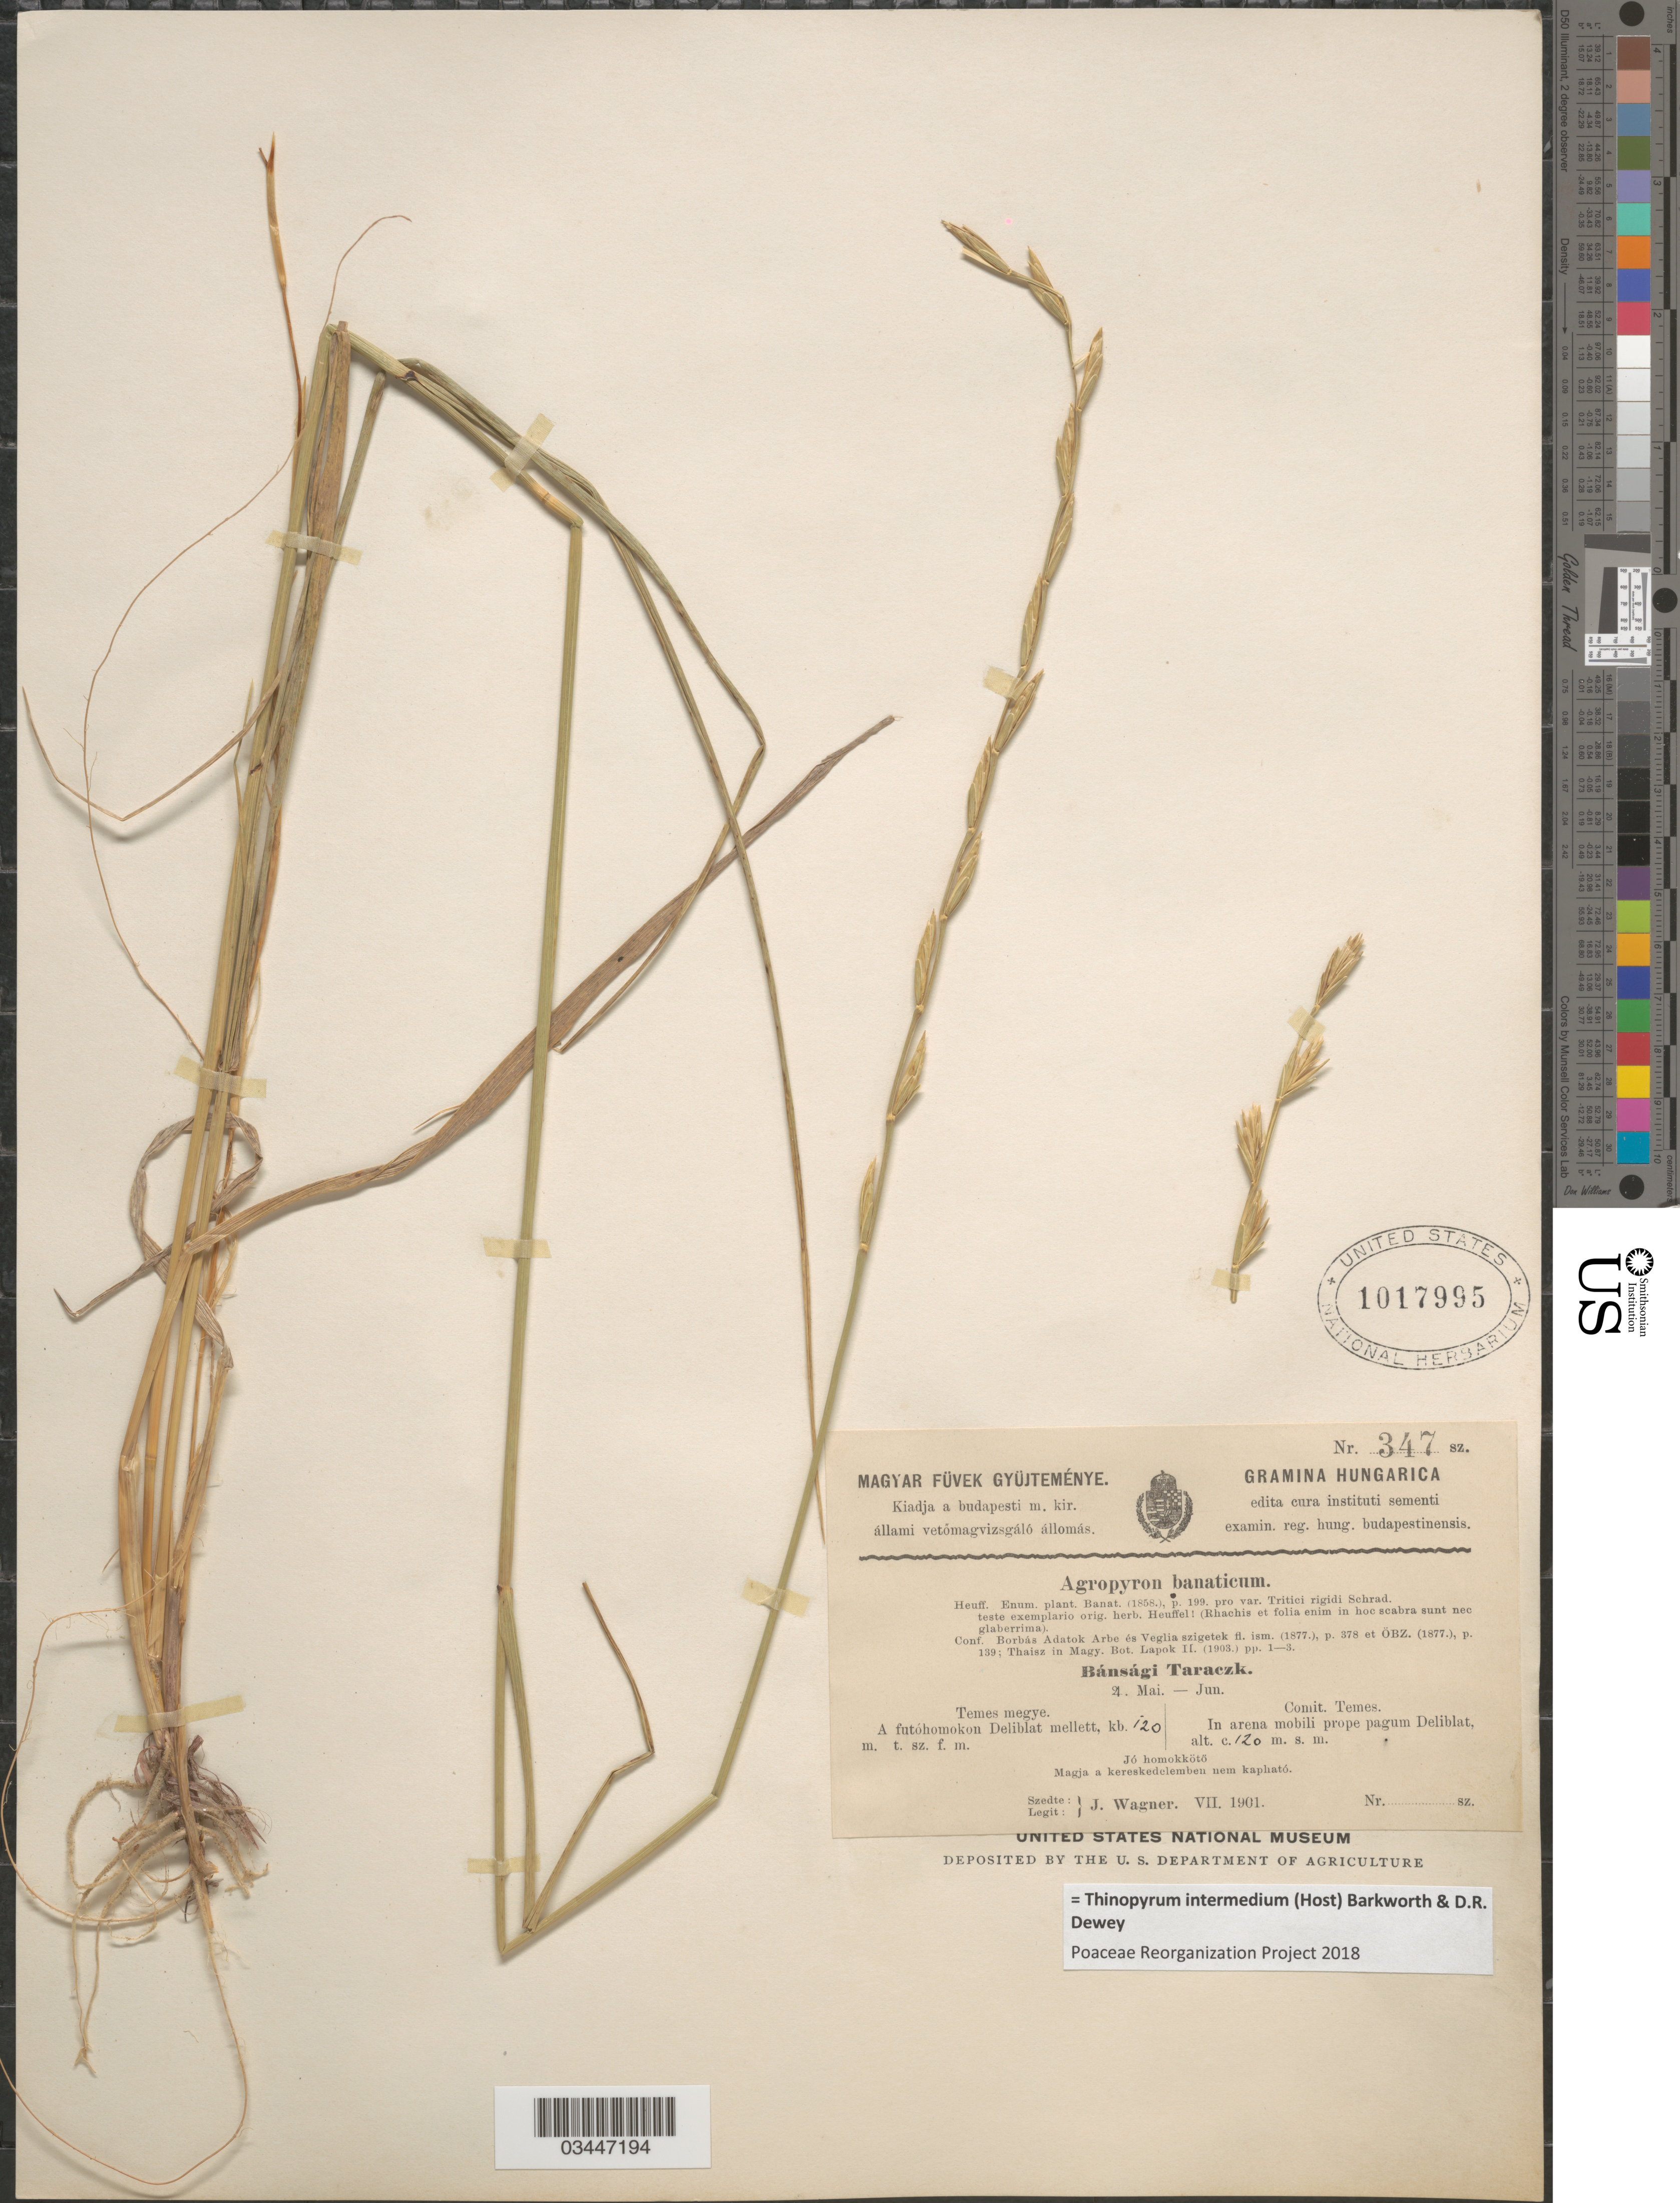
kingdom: Plantae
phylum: Tracheophyta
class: Liliopsida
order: Poales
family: Poaceae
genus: Thinopyrum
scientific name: Thinopyrum intermedium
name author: (Host) Barkworth & Dewey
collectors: J. Wagner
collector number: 347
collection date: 1901-07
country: Hungary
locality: Hungarica. Comit. Temes. In arena mobili prope pagum Deliblat.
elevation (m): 120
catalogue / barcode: US 1017995